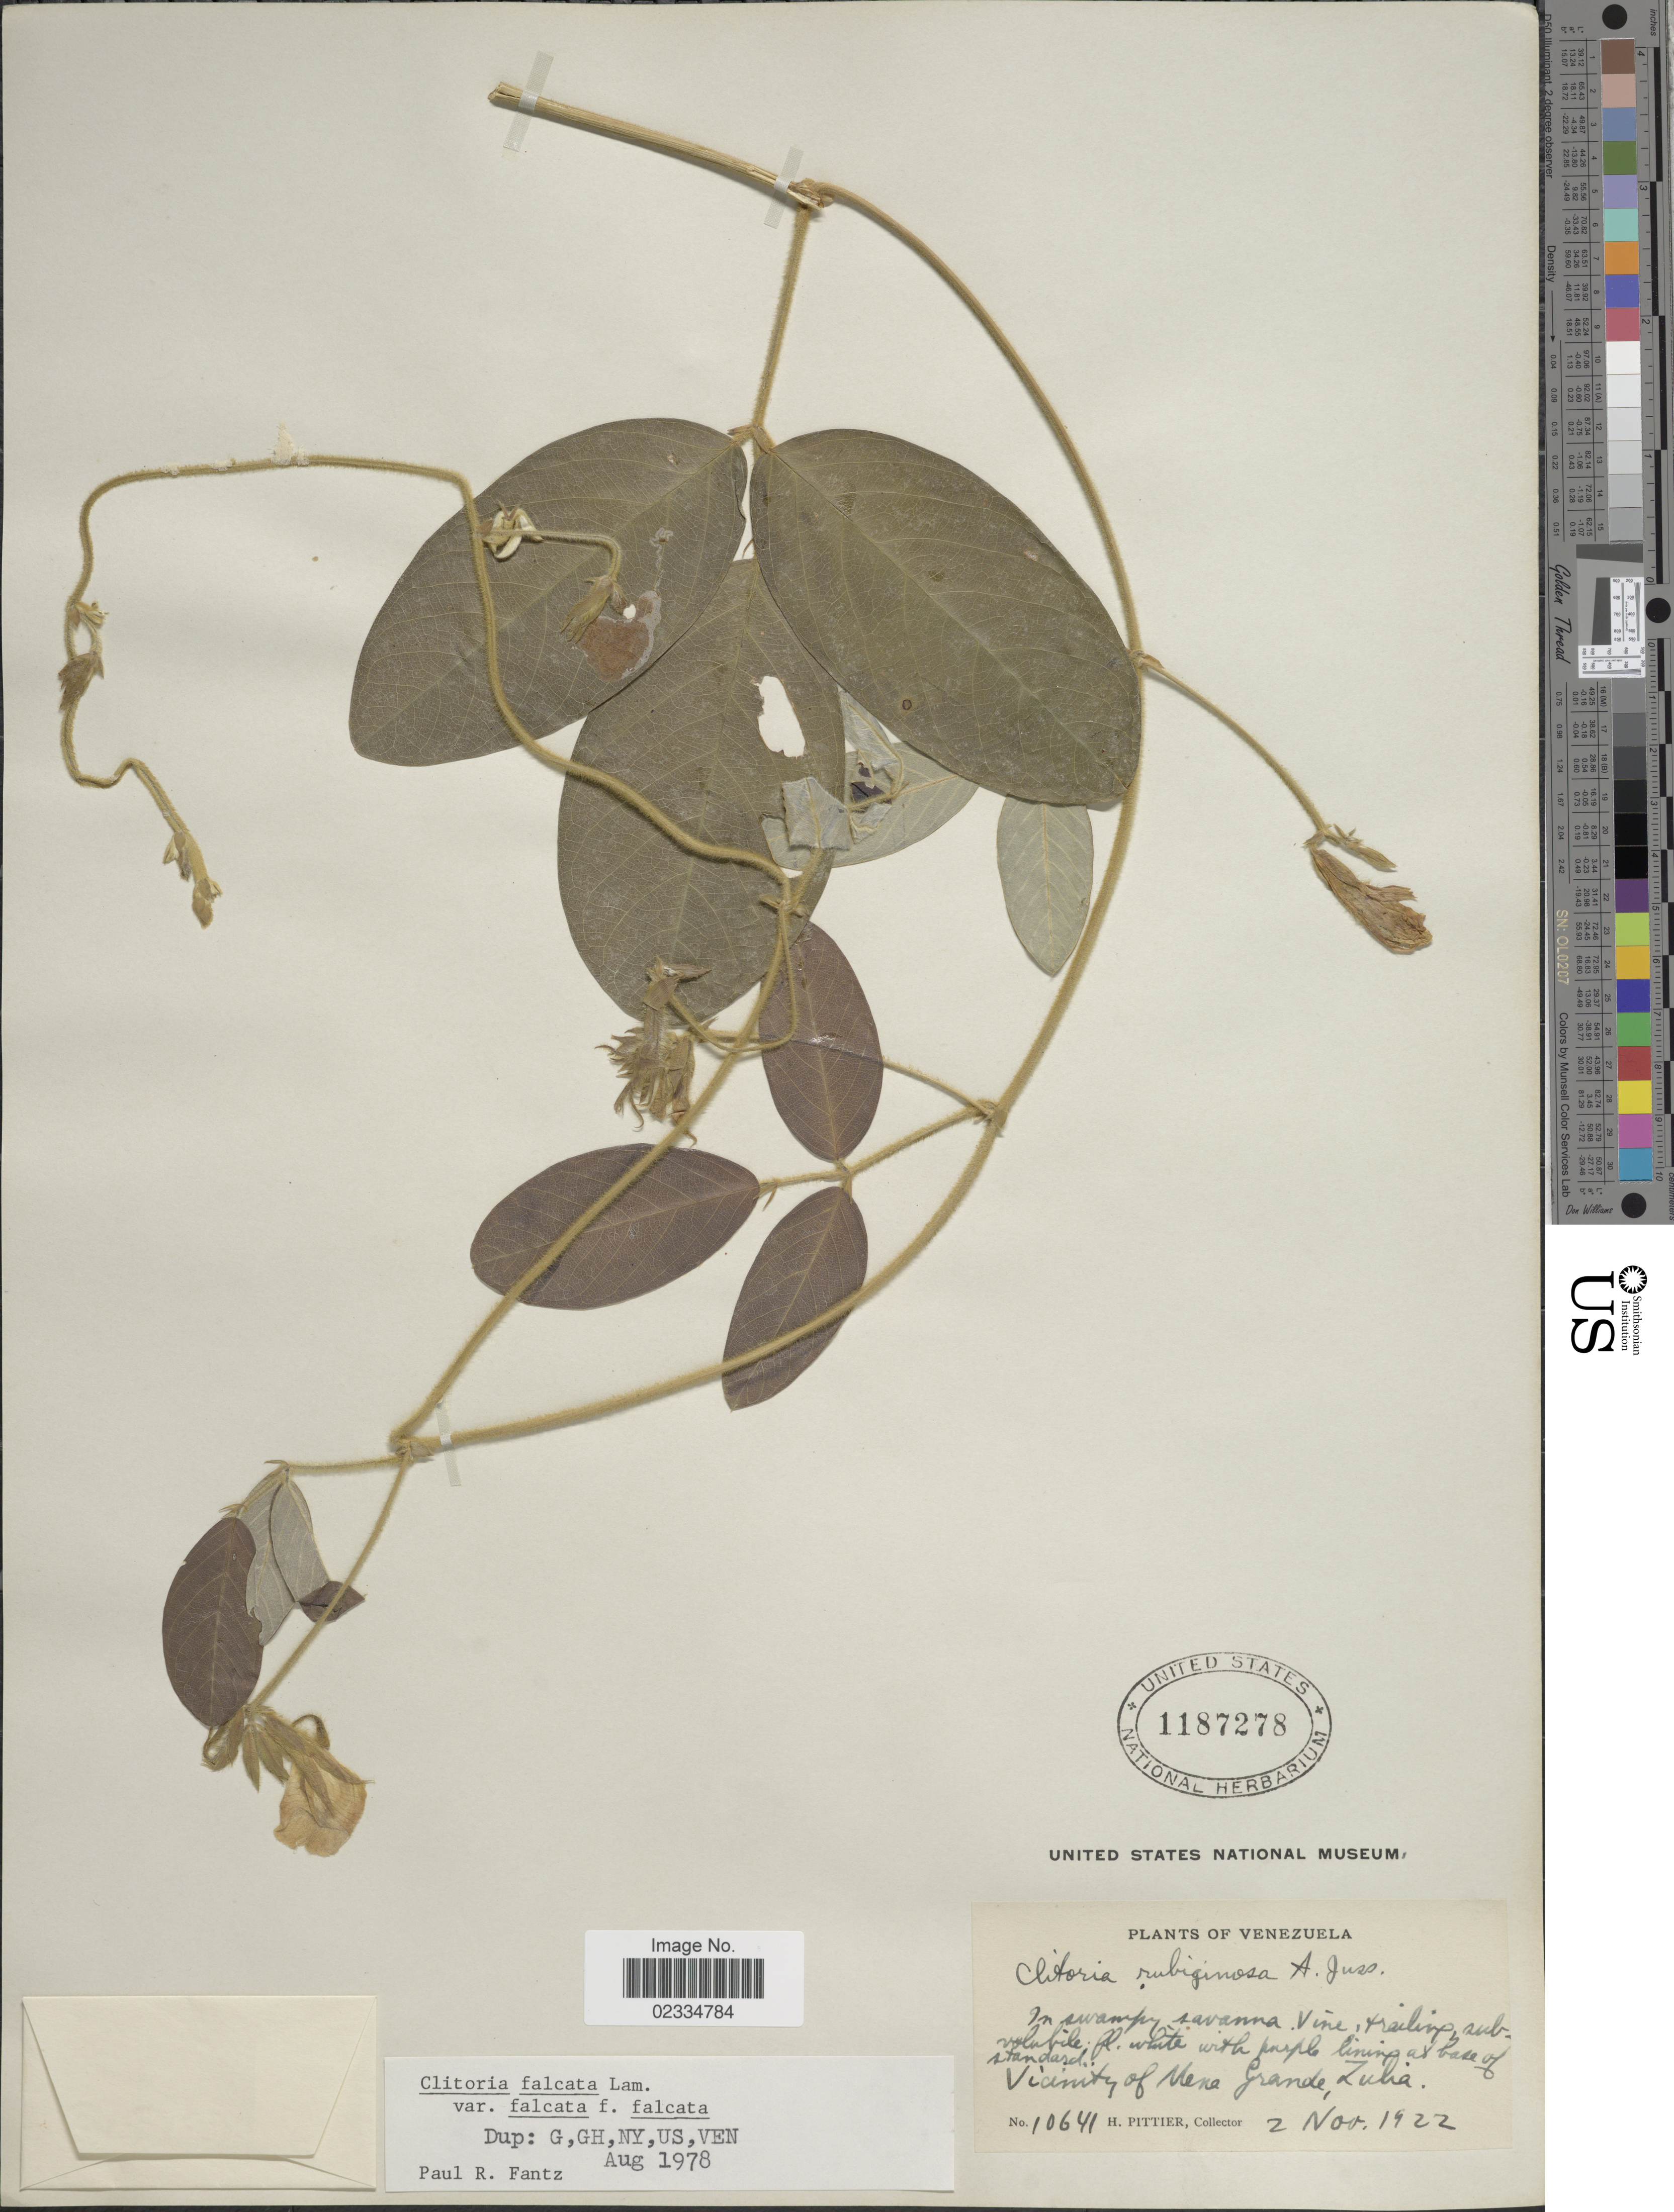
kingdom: Plantae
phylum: Tracheophyta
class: Magnoliopsida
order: Fabales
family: Fabaceae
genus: Clitoria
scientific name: Clitoria falcata var. falcata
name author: Lam.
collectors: H. F. Pittier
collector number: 10641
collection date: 1922-11-02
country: Venezuela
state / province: Zulia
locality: Vicinity of Mene Grande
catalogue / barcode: US 1187278